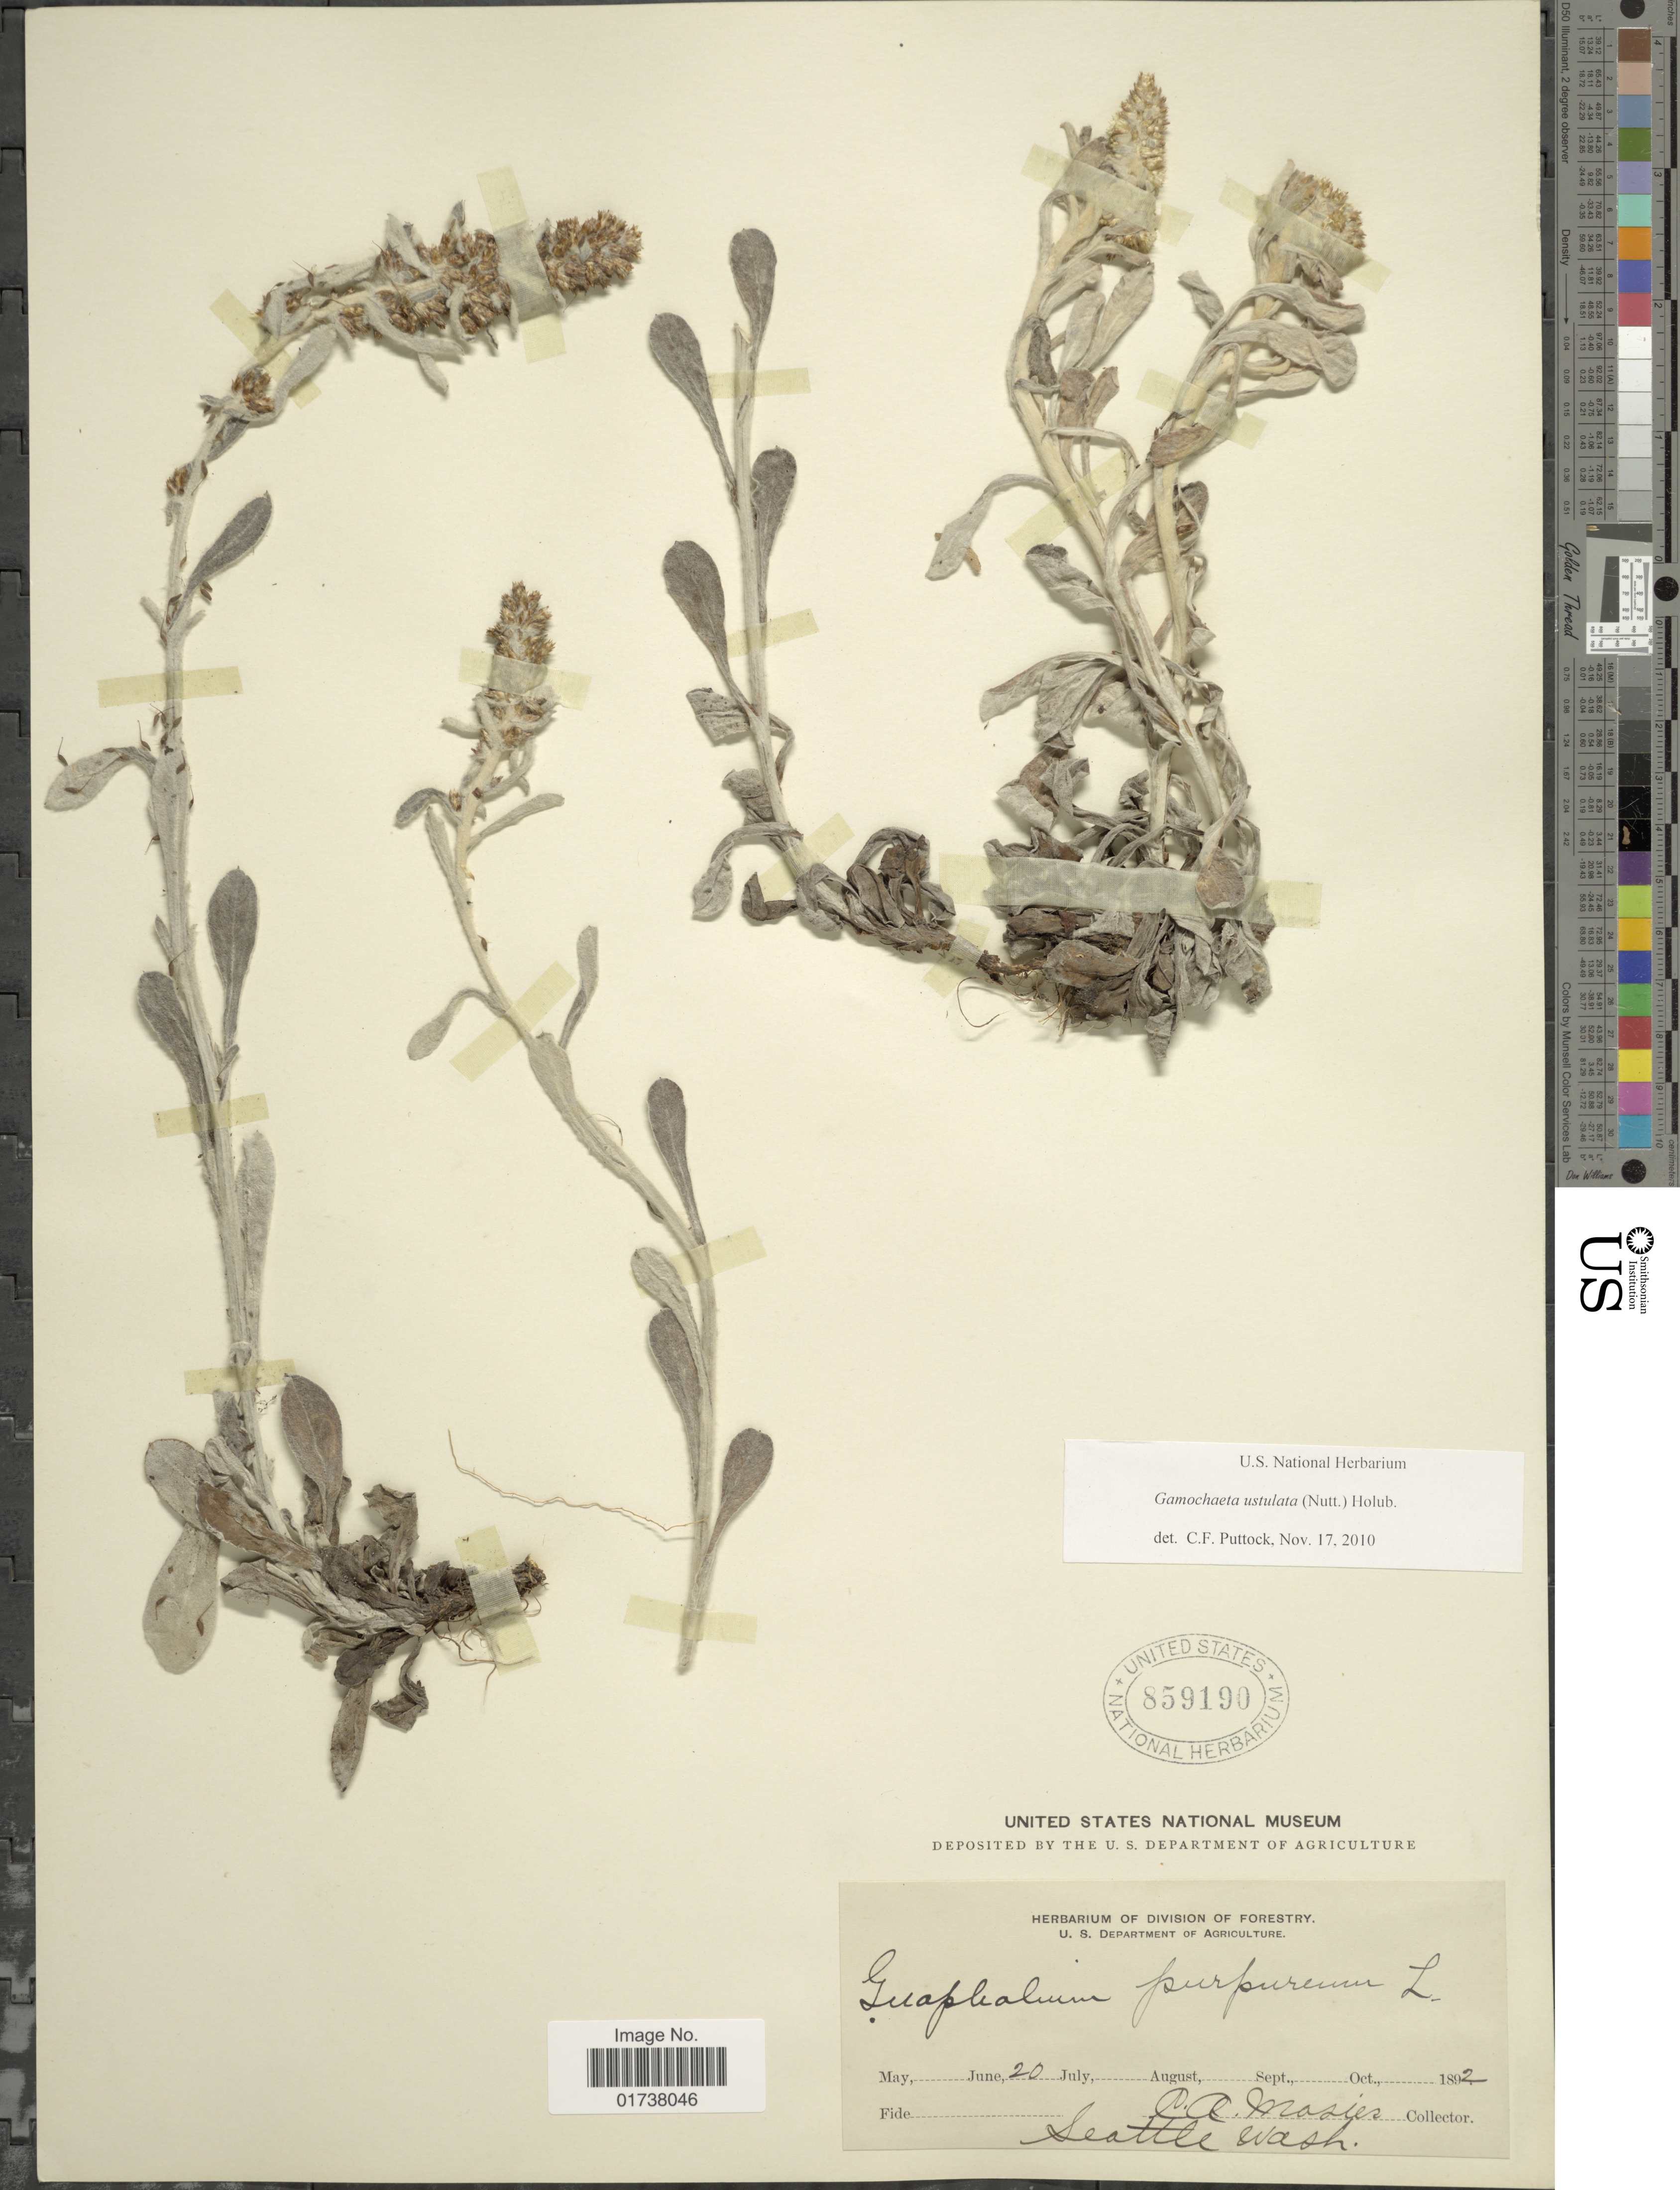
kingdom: Plantae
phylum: Tracheophyta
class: Magnoliopsida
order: Asterales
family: Asteraceae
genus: Gamochaeta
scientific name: Gamochaeta ustulata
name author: (Nutt.) Holub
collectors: C. A. Mosier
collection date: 1892-07-20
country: United States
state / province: Washington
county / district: King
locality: Seattle Wash.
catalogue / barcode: US 859190